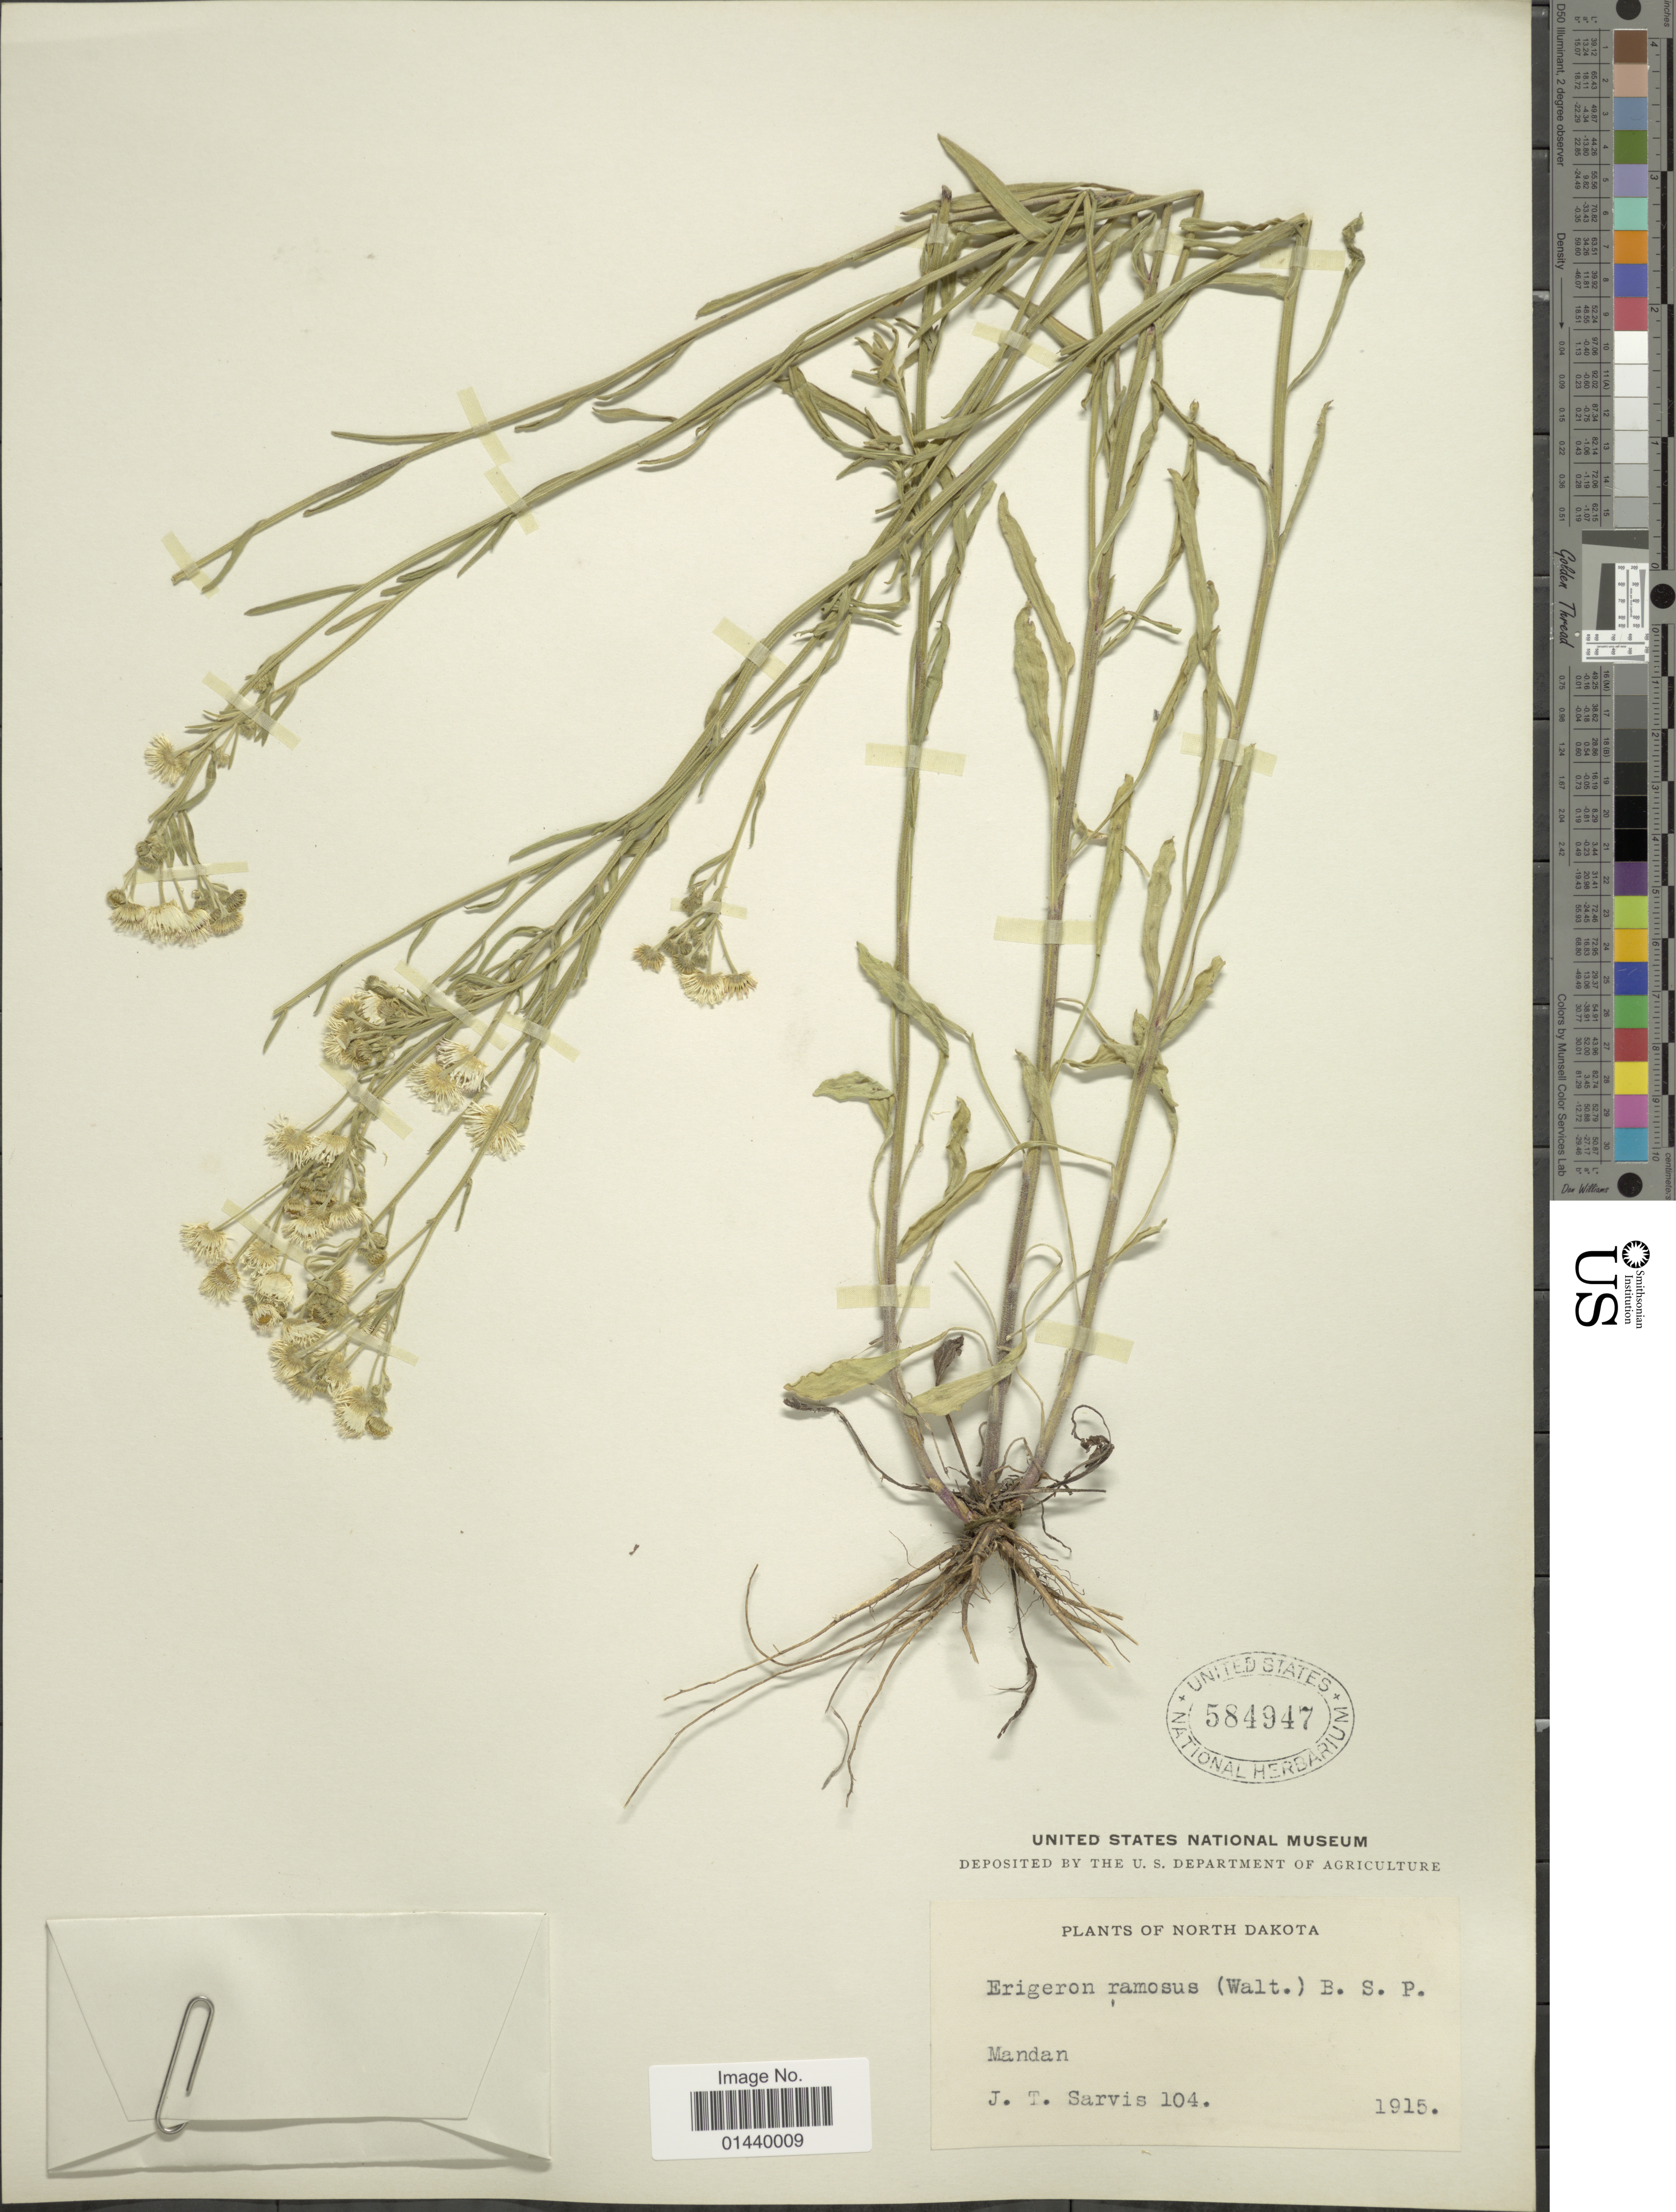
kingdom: Plantae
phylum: Tracheophyta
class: Magnoliopsida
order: Asterales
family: Asteraceae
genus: Erigeron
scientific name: Erigeron strigosus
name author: Muhl. ex Willd.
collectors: J. Sarvis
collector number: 104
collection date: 1915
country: United States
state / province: North Dakota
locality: Mandan.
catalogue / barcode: US 584947